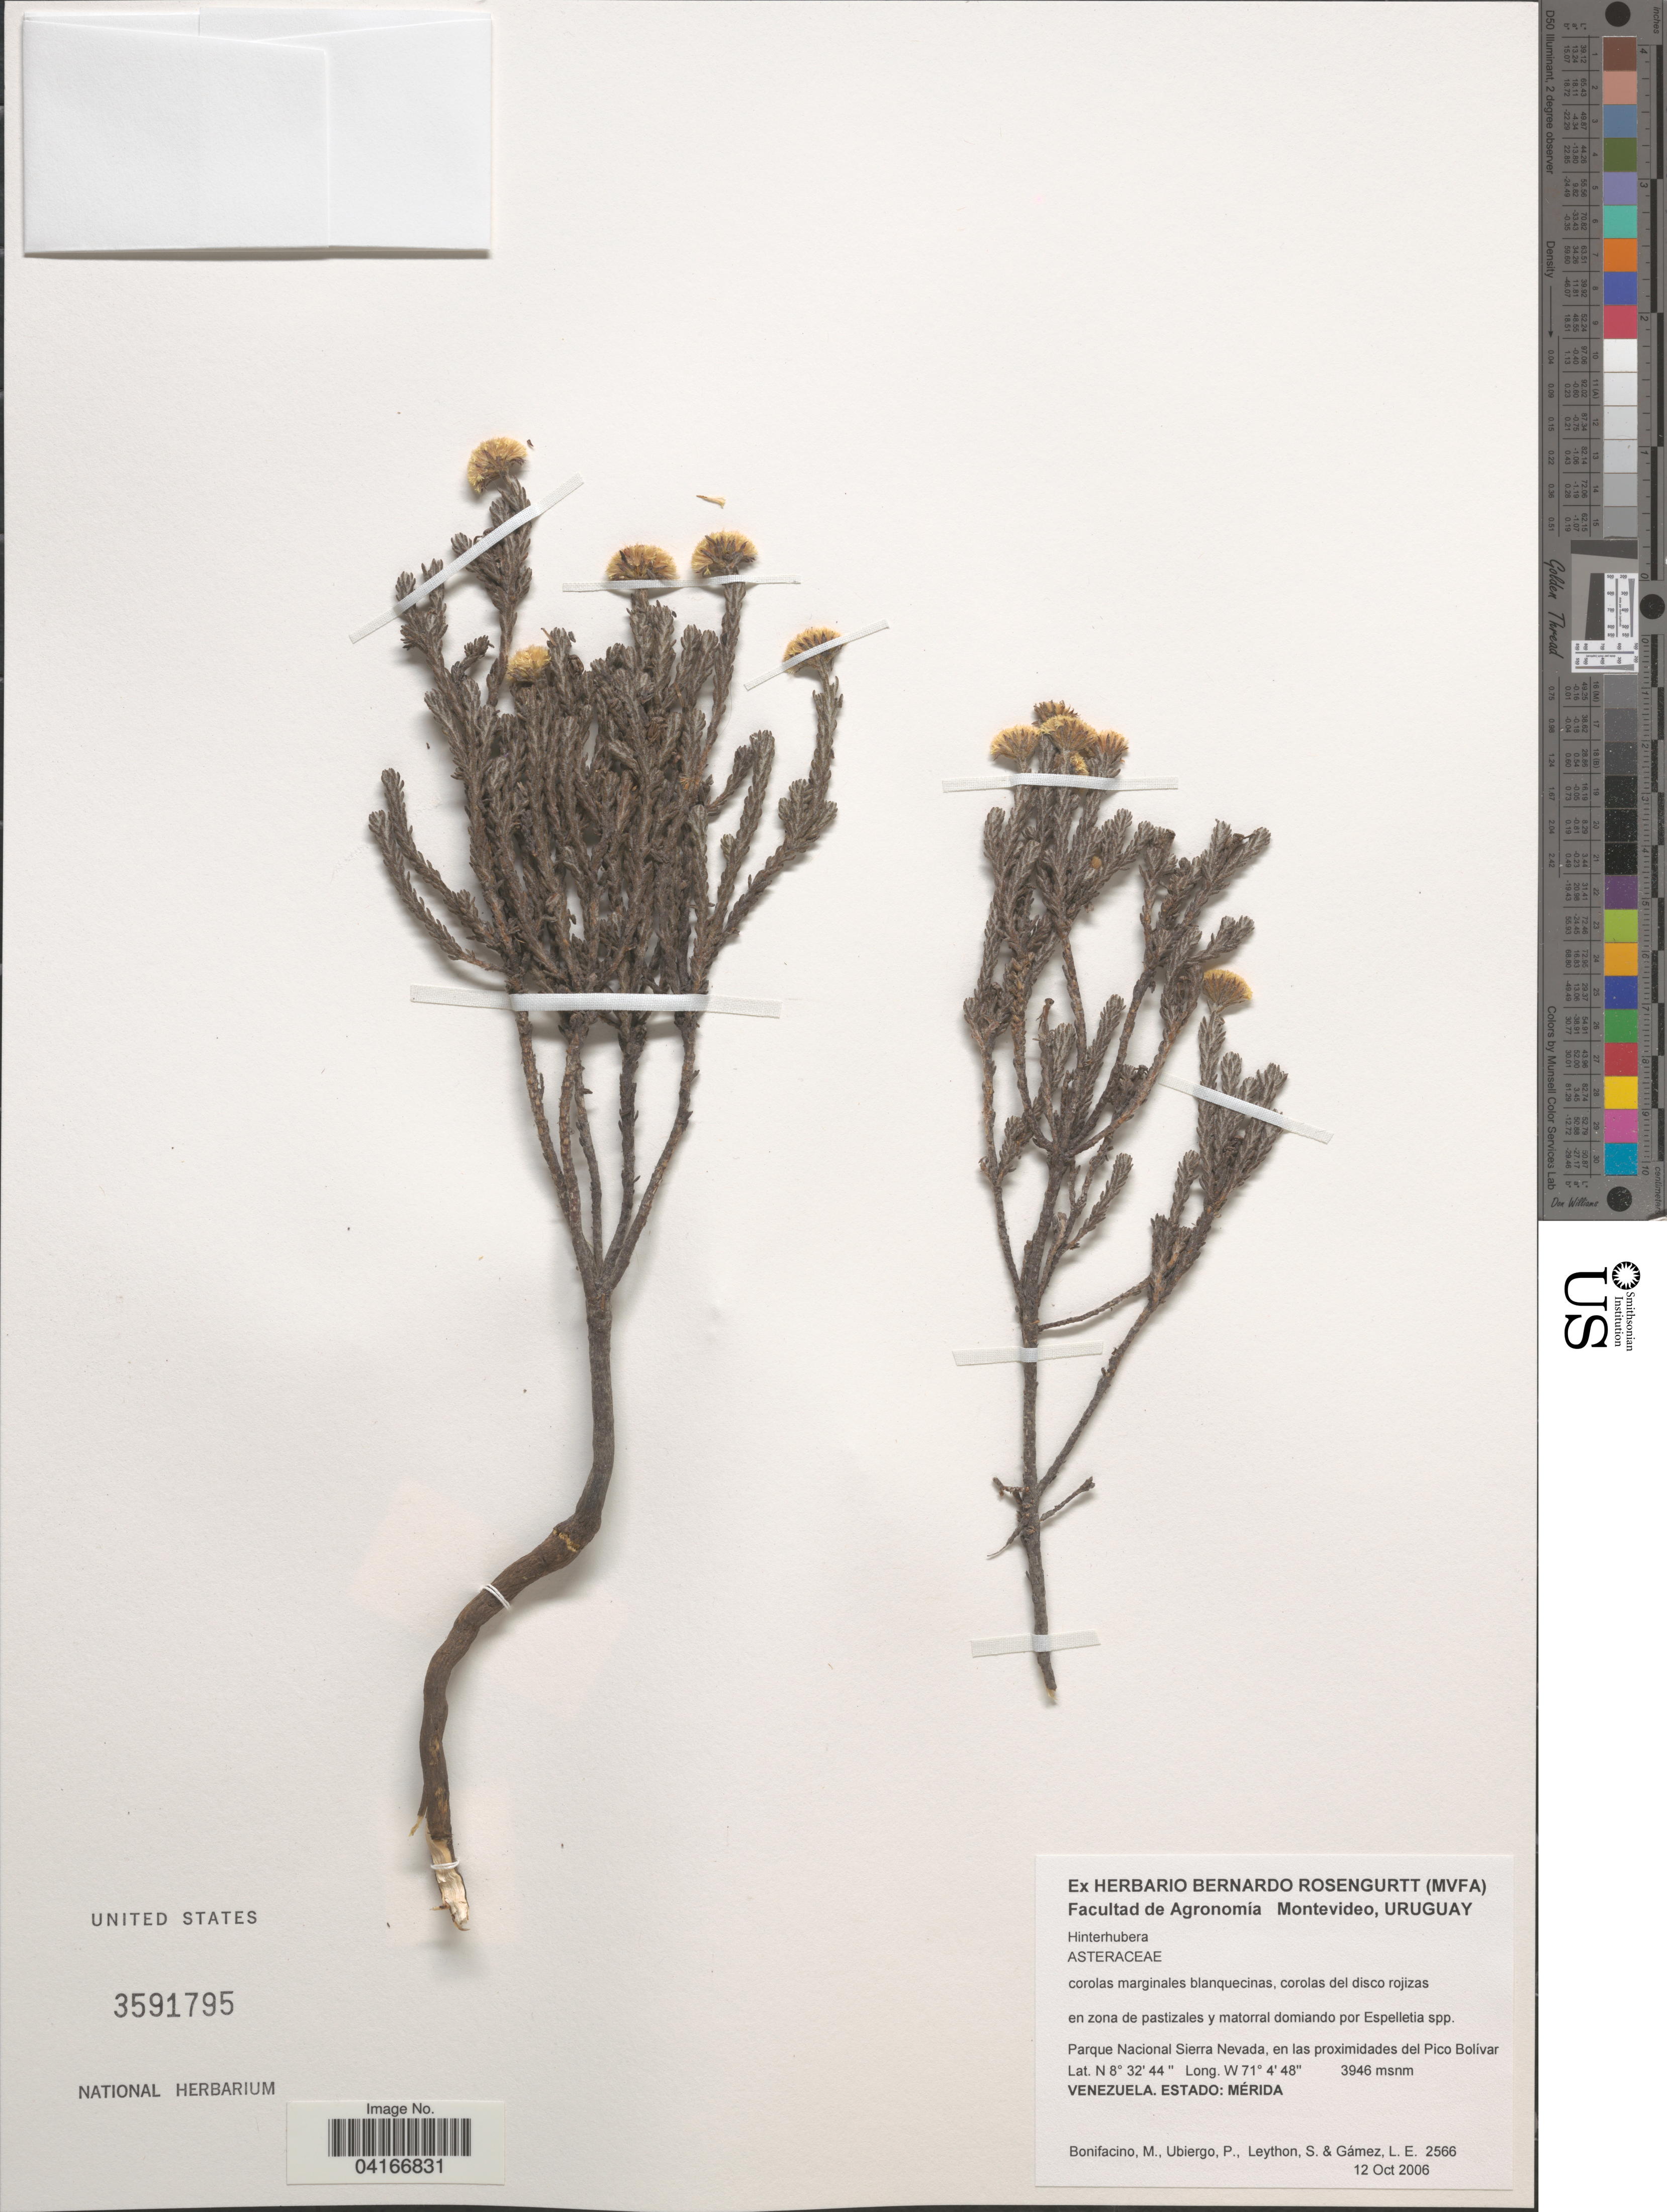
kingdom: Plantae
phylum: Tracheophyta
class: Magnoliopsida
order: Asterales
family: Asteraceae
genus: Hinterhubera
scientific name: Hinterhubera sp.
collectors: M. Bonifacino, P. Ubiergo, S. Leython & L. Gamez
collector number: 2566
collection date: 2006-10-12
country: Venezuela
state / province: Merida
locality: Parque Nacional Sierra Nevada, en las proximidades del Pico Bolívar.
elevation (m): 3946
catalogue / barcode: US 3591795